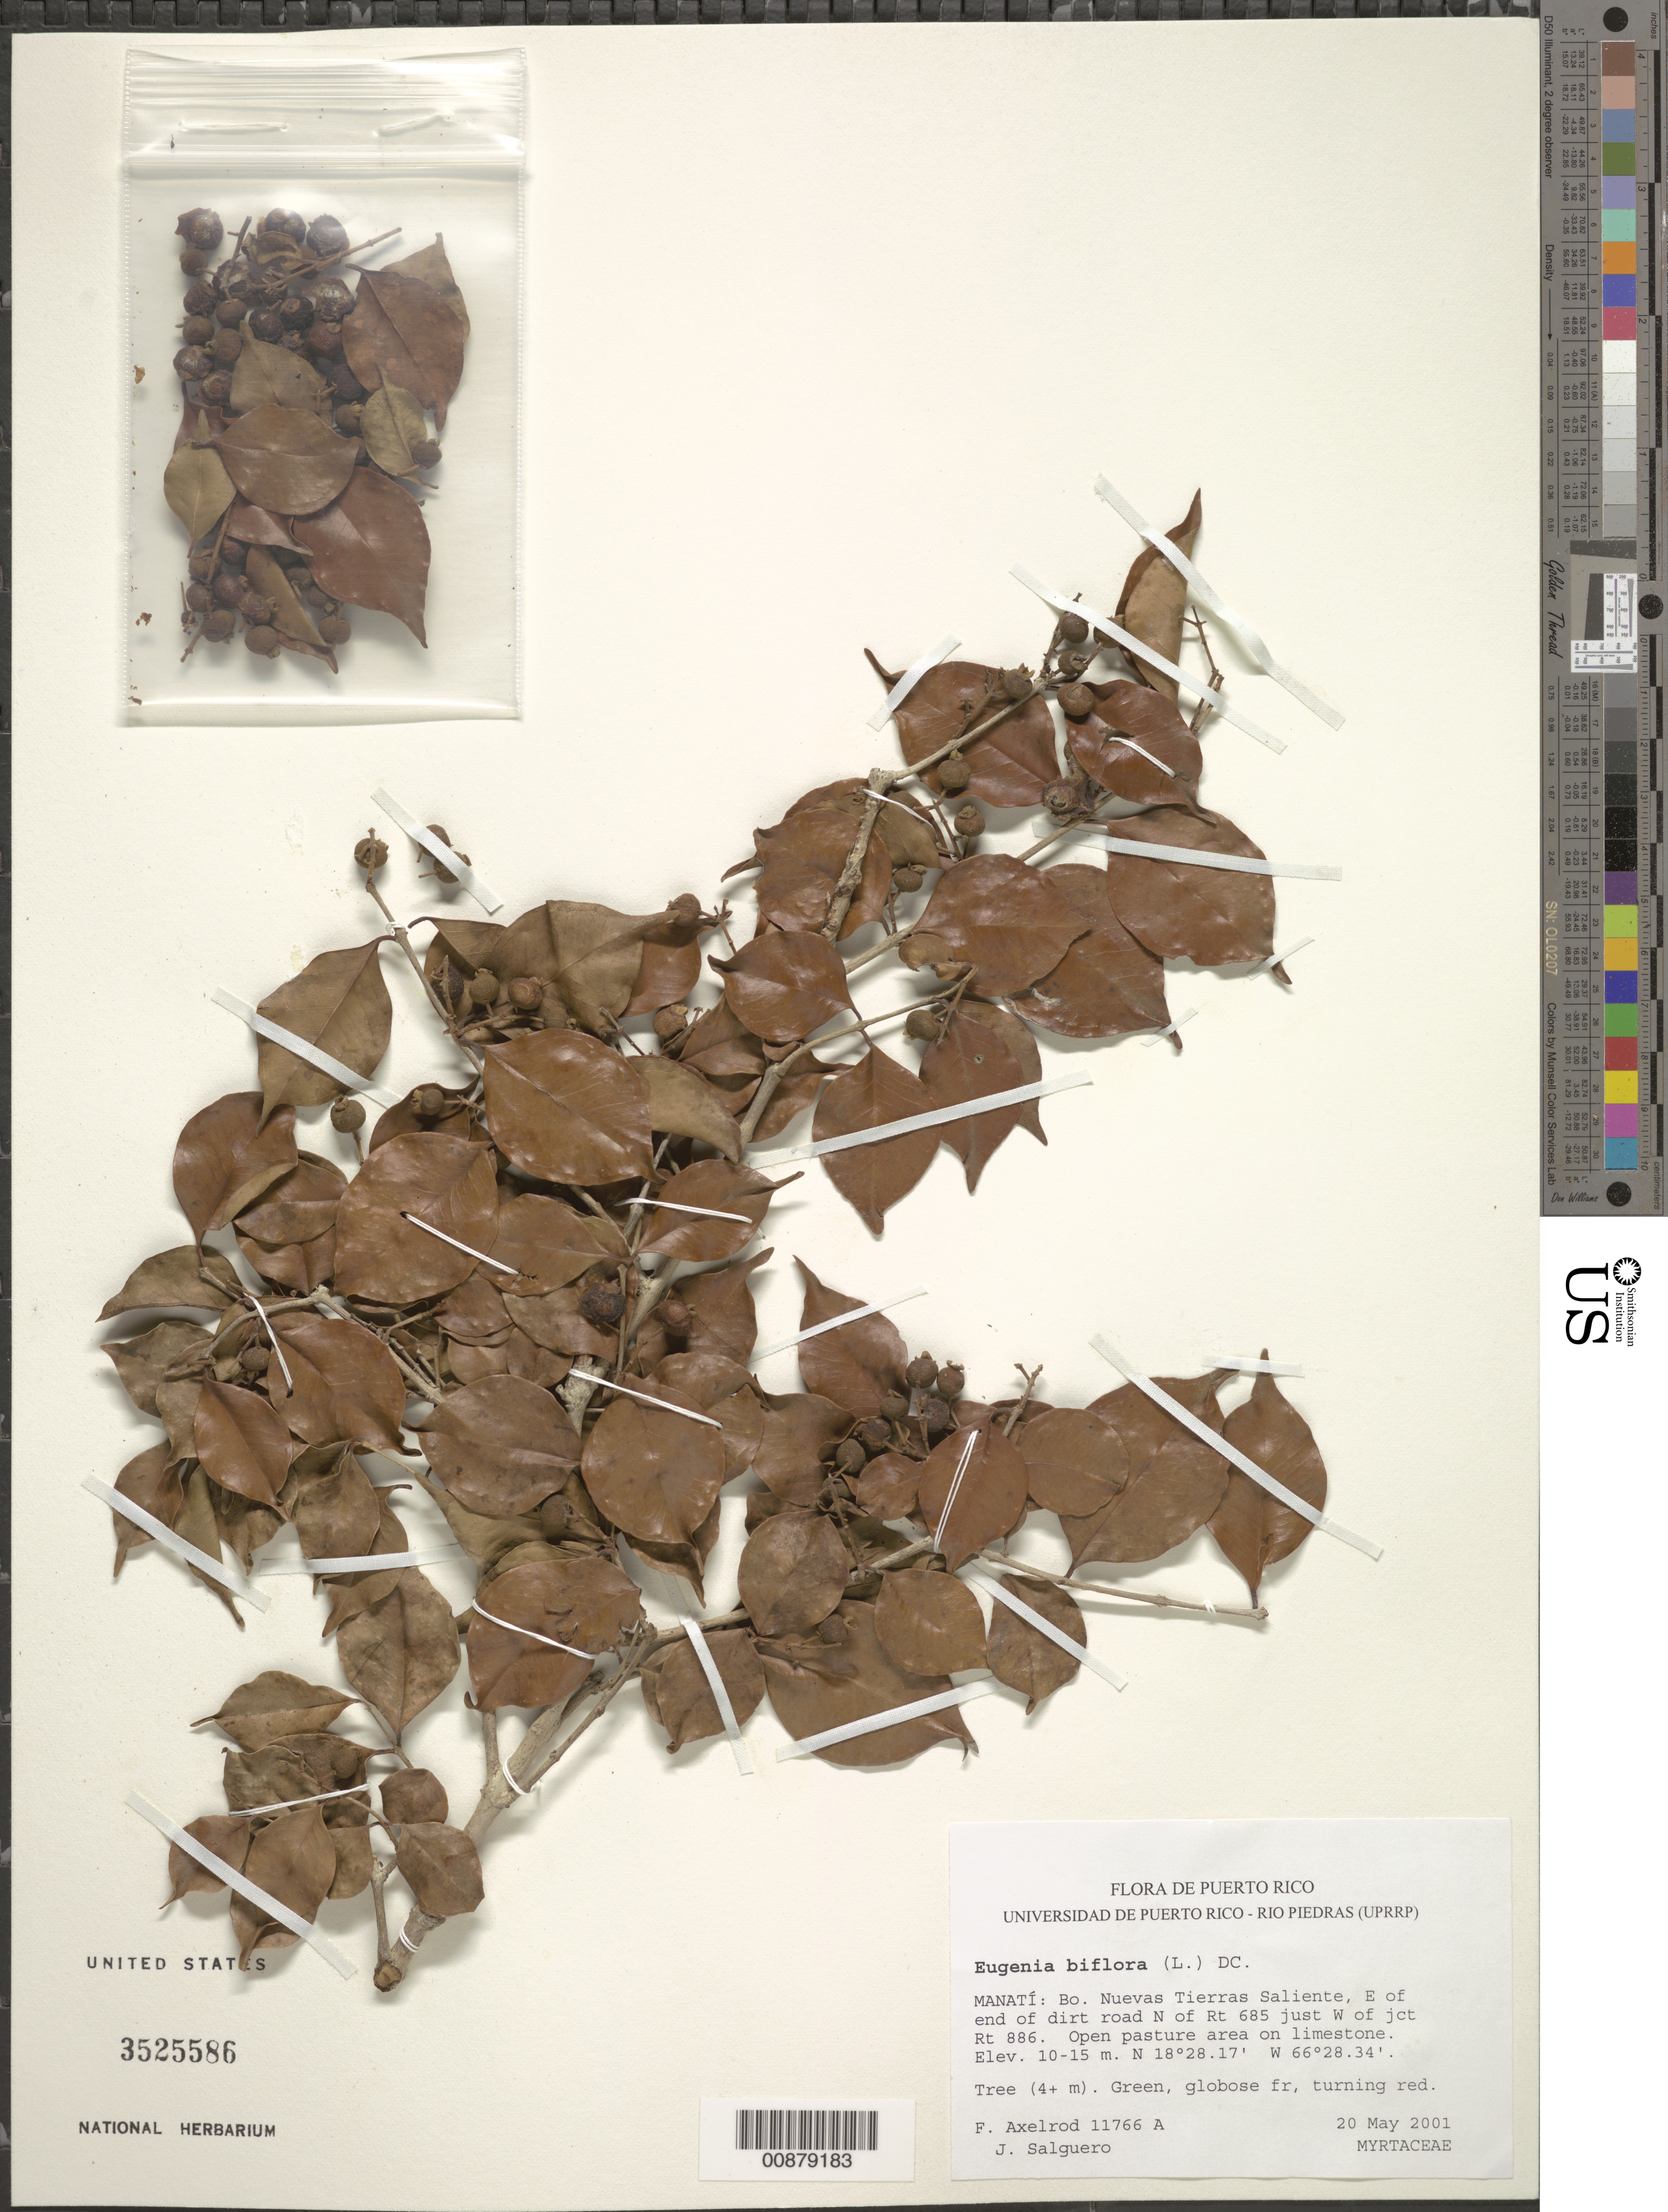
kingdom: Plantae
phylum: Tracheophyta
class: Magnoliopsida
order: Myrtales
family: Myrtaceae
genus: Eugenia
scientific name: Eugenia biflora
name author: (L.) DC.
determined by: Axelrod, F. S.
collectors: F. S. Axelrod & J. Salguero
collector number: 11766A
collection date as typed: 20 May 2001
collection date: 2001-05-20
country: Puerto Rico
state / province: Manatí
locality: Bo. Nuevas Tierras Saliente, E of end of dirt road N of Rt. 685 just W of jct. 686.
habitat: Open pasture area on limestone.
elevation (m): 10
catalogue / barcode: US 3525586